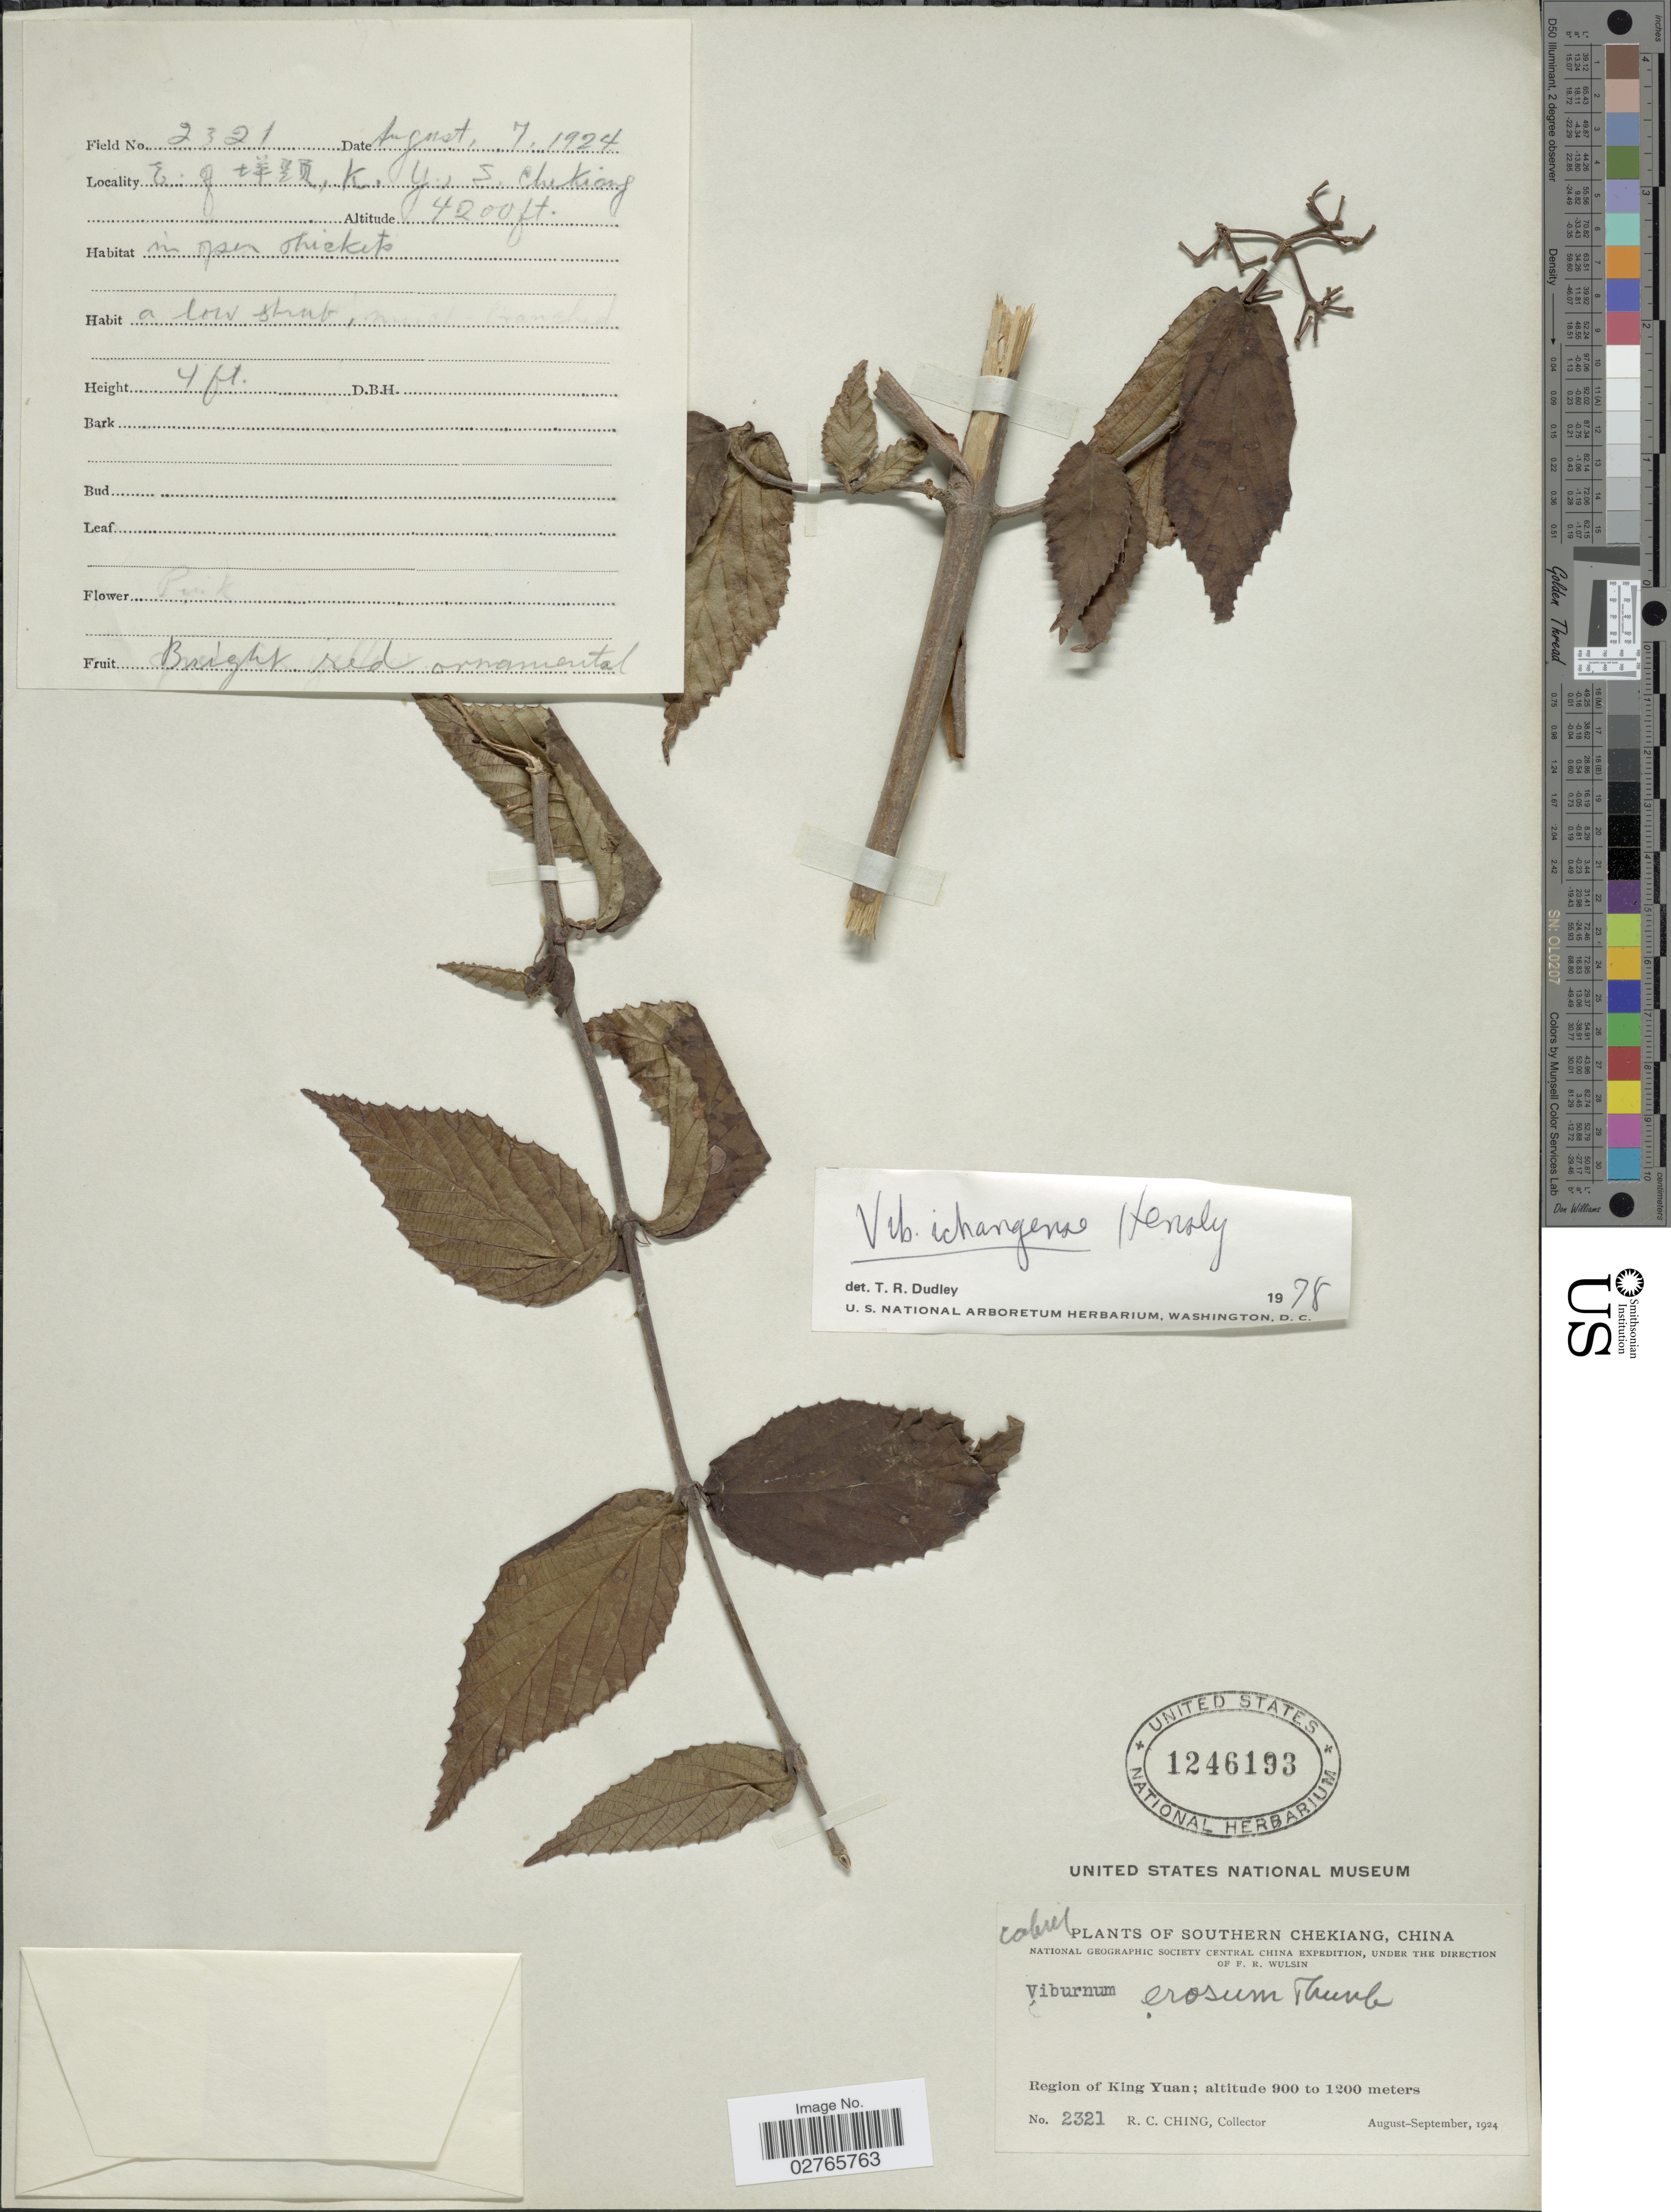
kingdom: Plantae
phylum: Tracheophyta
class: Magnoliopsida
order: Dipsacales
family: Viburnaceae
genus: Viburnum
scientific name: Viburnum erosum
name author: Thunb.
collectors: R. C. Ching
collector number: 2321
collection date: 1924-08-07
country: China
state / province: Zhejiang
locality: E. of X, K. Y., Southern Chekiang. Region of King Yuan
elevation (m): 1280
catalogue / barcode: US 1246193